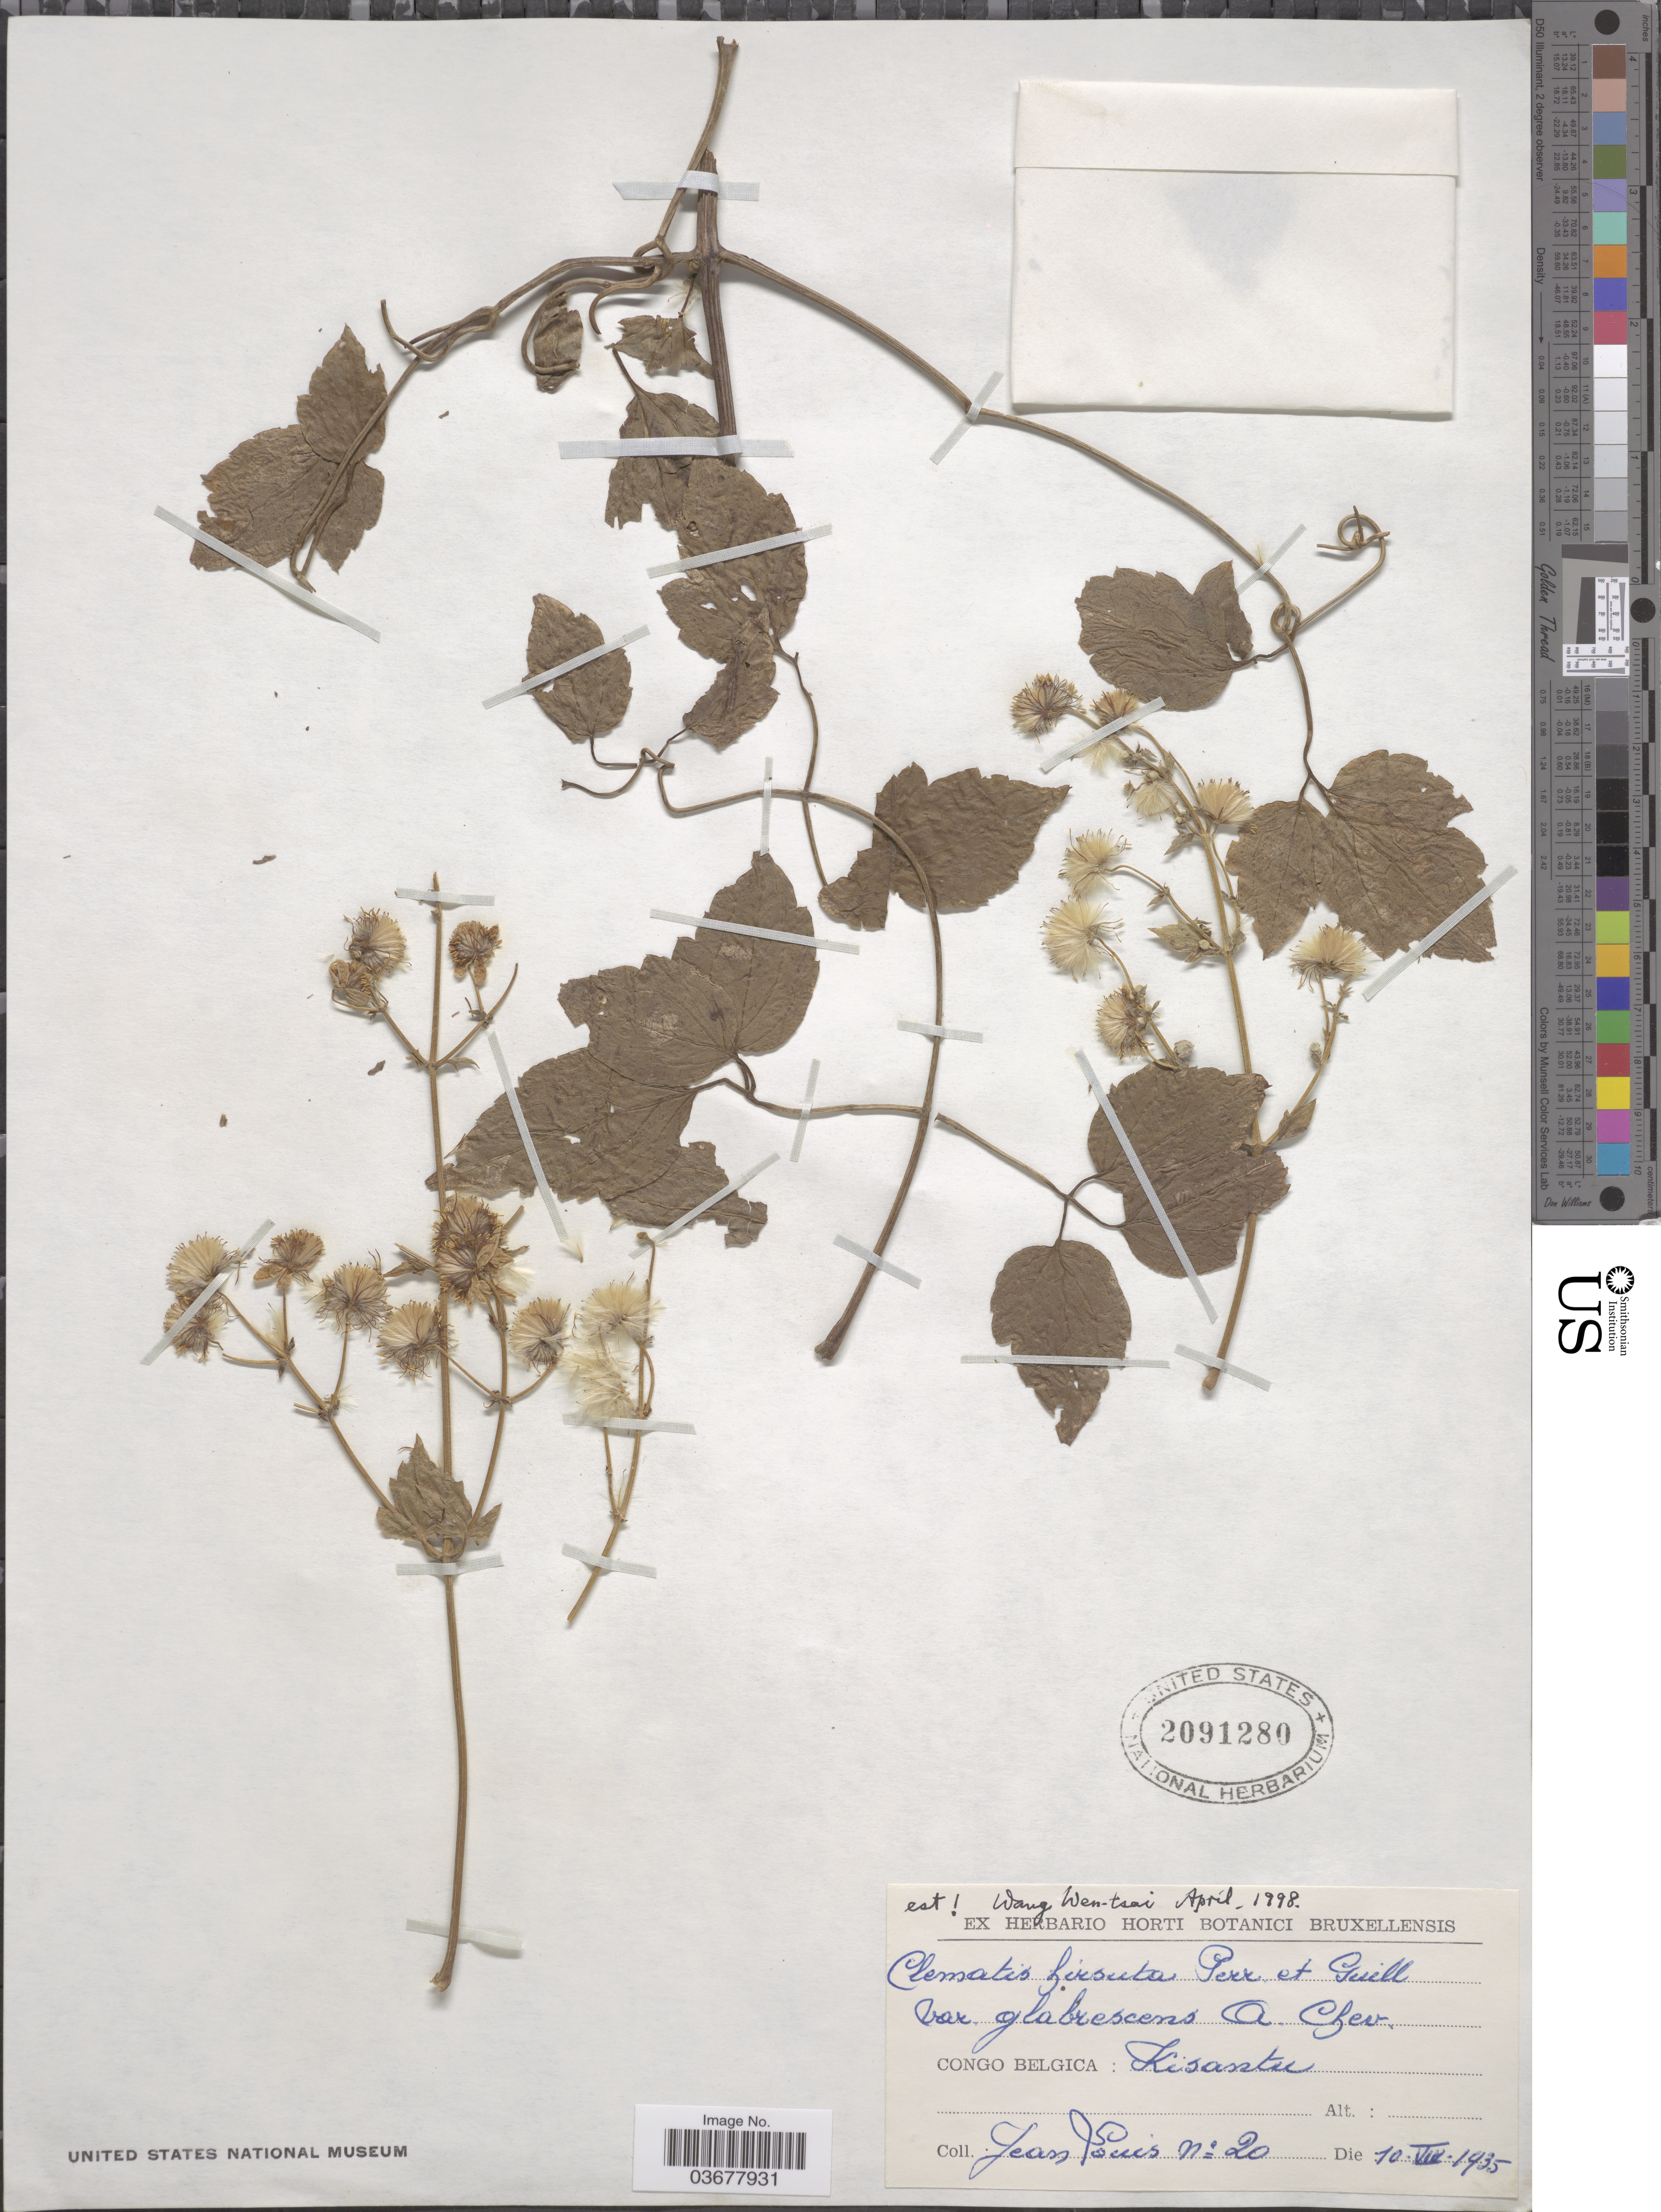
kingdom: Plantae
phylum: Tracheophyta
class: Magnoliopsida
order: Ranunculales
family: Ranunculaceae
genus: Clematis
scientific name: Clematis hirsuta var. glabrescens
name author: A. Chev.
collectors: J. Louis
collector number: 20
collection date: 1935-08-10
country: Congo, Democratic Republic of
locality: Congo Belgica: Kisantu.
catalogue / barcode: US 2091280